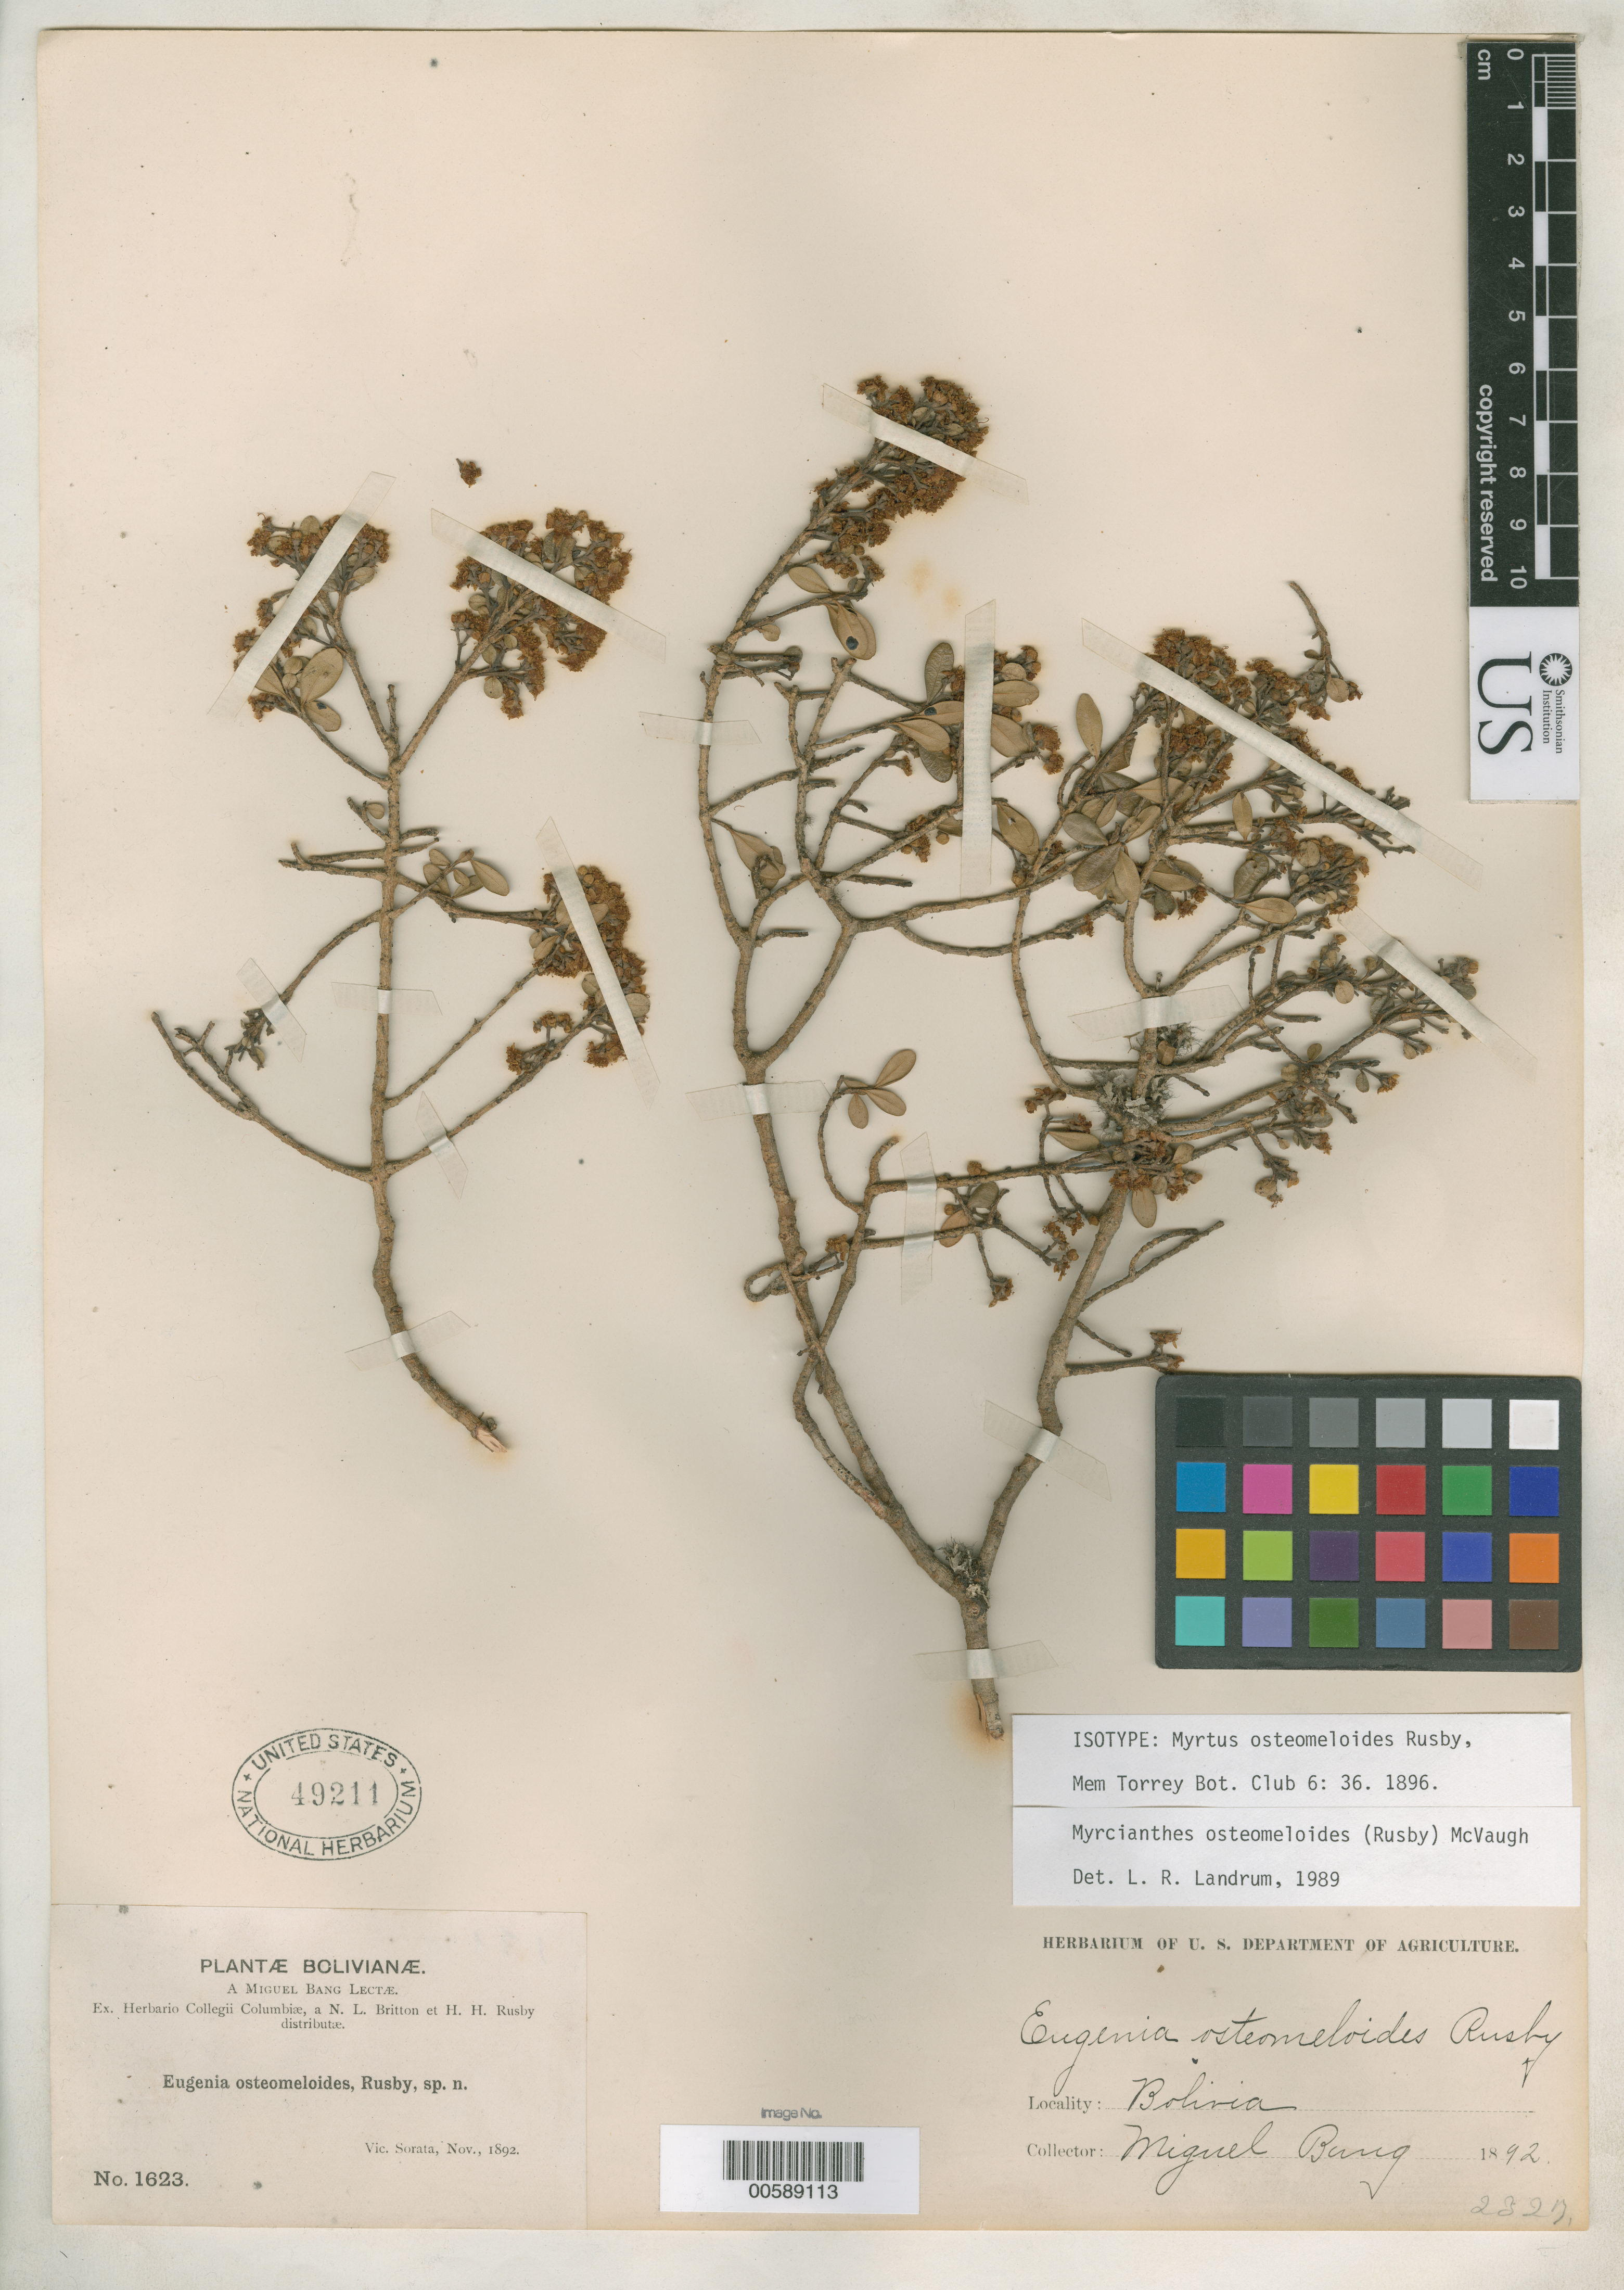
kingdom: Plantae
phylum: Tracheophyta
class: Magnoliopsida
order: Myrtales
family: Myrtaceae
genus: Myrtus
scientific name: Myrtus osteomeloides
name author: Rusby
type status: Type Collection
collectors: M. Bang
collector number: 1623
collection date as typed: Nov 1892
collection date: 1892-11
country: Bolivia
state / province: La Paz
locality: Vic. Sorata.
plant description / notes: Annotated by Landrum (1989) as "isotype". Syntype? NY has two duplicates; in addition, protologue cites two additional collections.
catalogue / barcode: US 49211